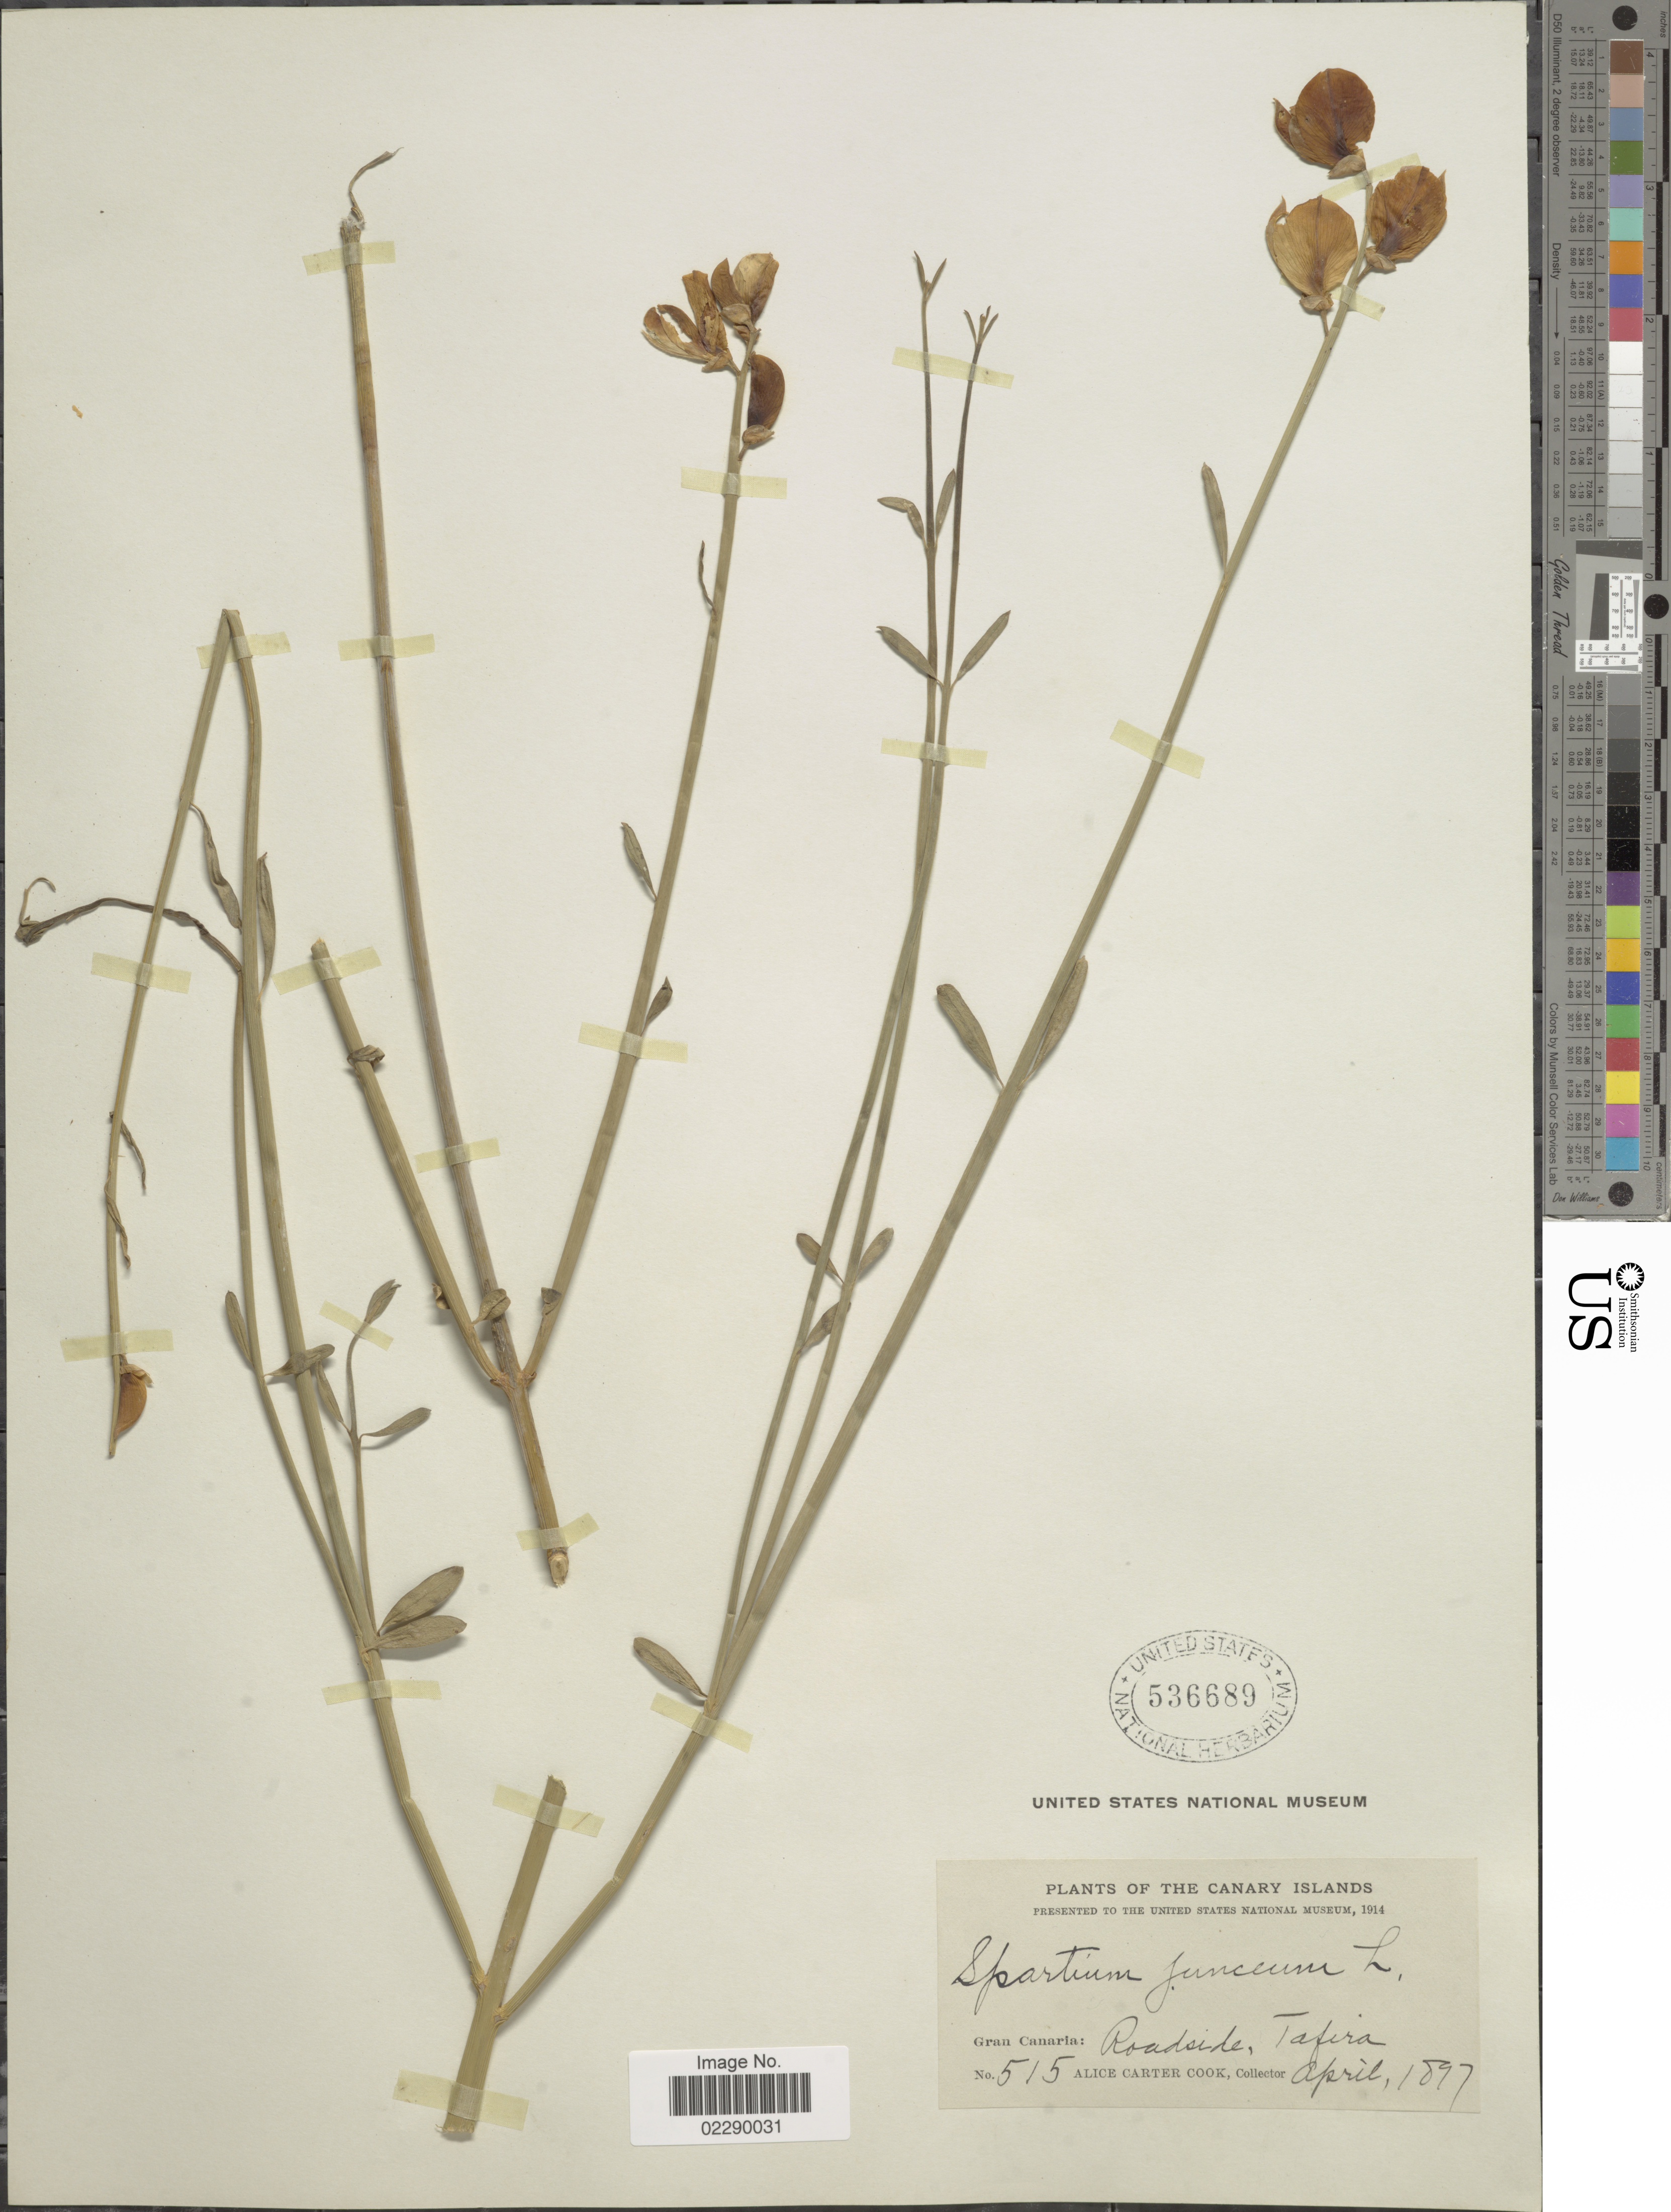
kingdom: Plantae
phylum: Tracheophyta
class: Magnoliopsida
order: Fabales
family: Fabaceae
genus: Spartium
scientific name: Spartium junceum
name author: L.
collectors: Alice C. Cook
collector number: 515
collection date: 1897-04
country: Spain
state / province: Canarias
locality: Gran Canaria: Roadside, Tafira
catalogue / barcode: US 536689